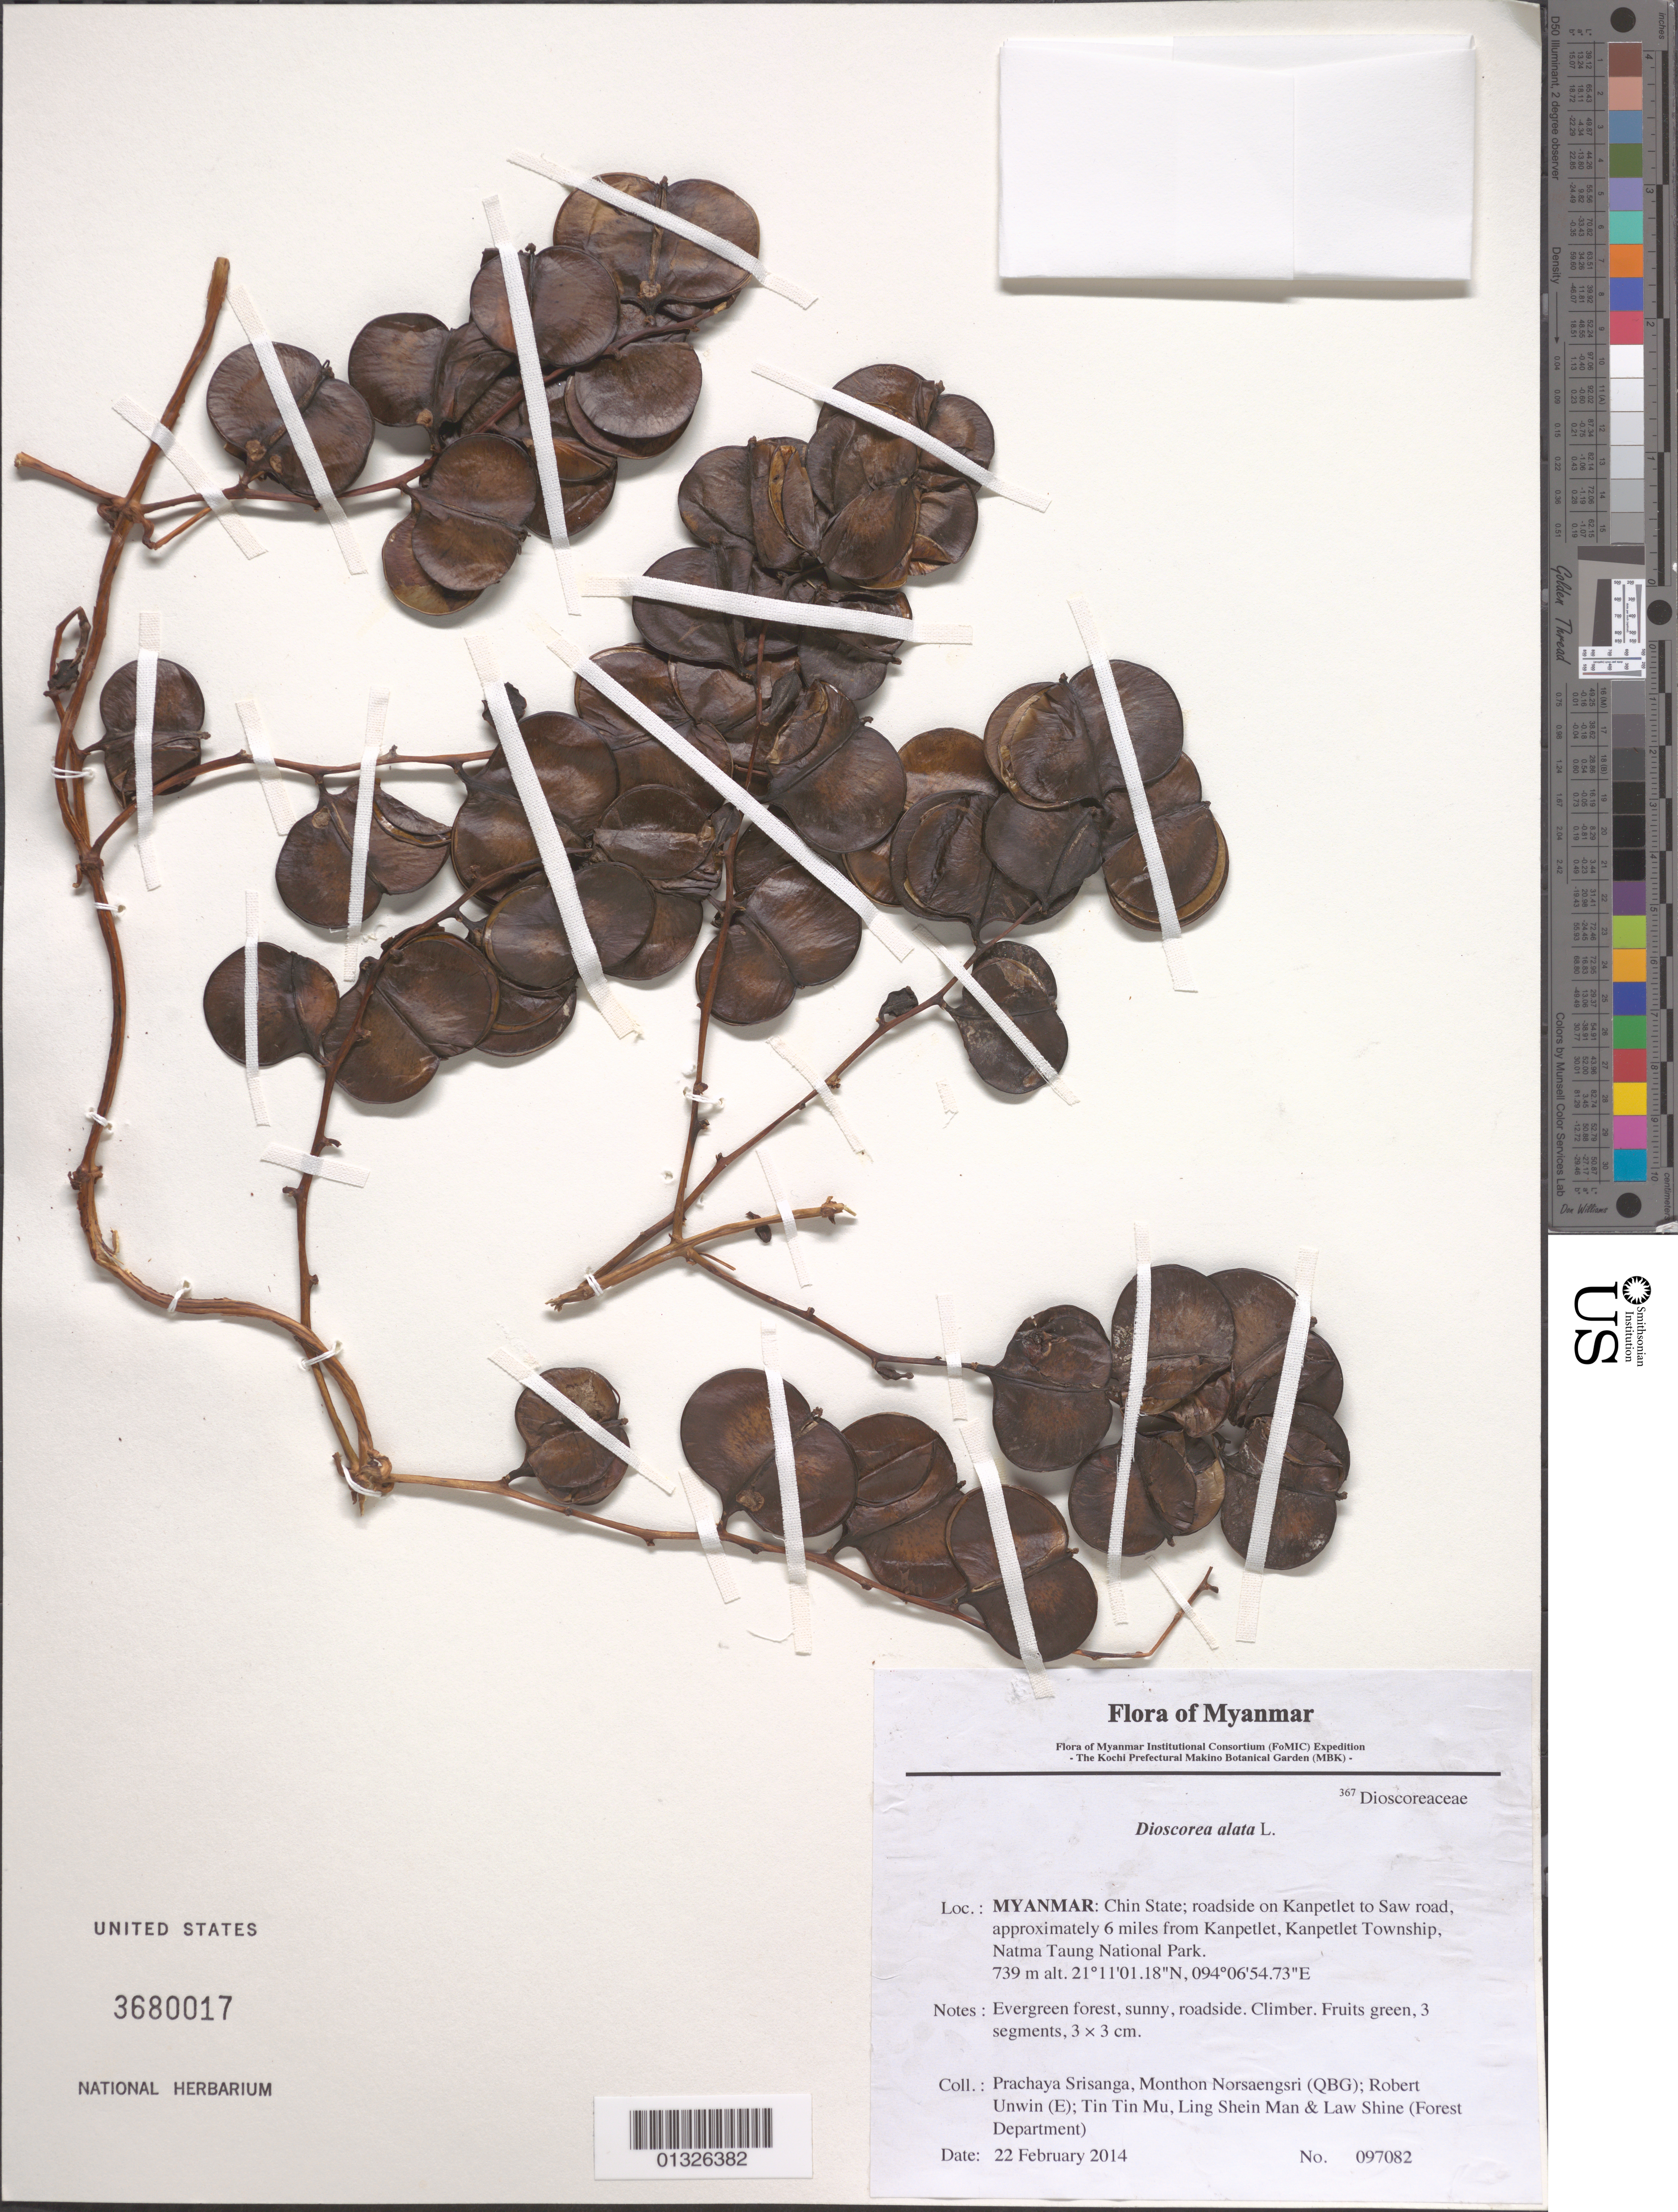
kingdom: Plantae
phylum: Tracheophyta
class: Liliopsida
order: Dioscoreales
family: Dioscoreaceae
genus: Dioscorea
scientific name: Dioscorea alata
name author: L.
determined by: Fujikawa, Kazumi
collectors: P. Srisanga, M. Norsaengsri, R. Unwin, Tin Tin Mu, Ling Shein Man & L. Shine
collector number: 97082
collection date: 2014-02-22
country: Myanmar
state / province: Chin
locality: Roadside on Kanpetlet to Saw road, approximately 6 miles from Kanpetlet, Kanpetlet Township, Natma Taung National Park.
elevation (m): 739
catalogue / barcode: US 3680017